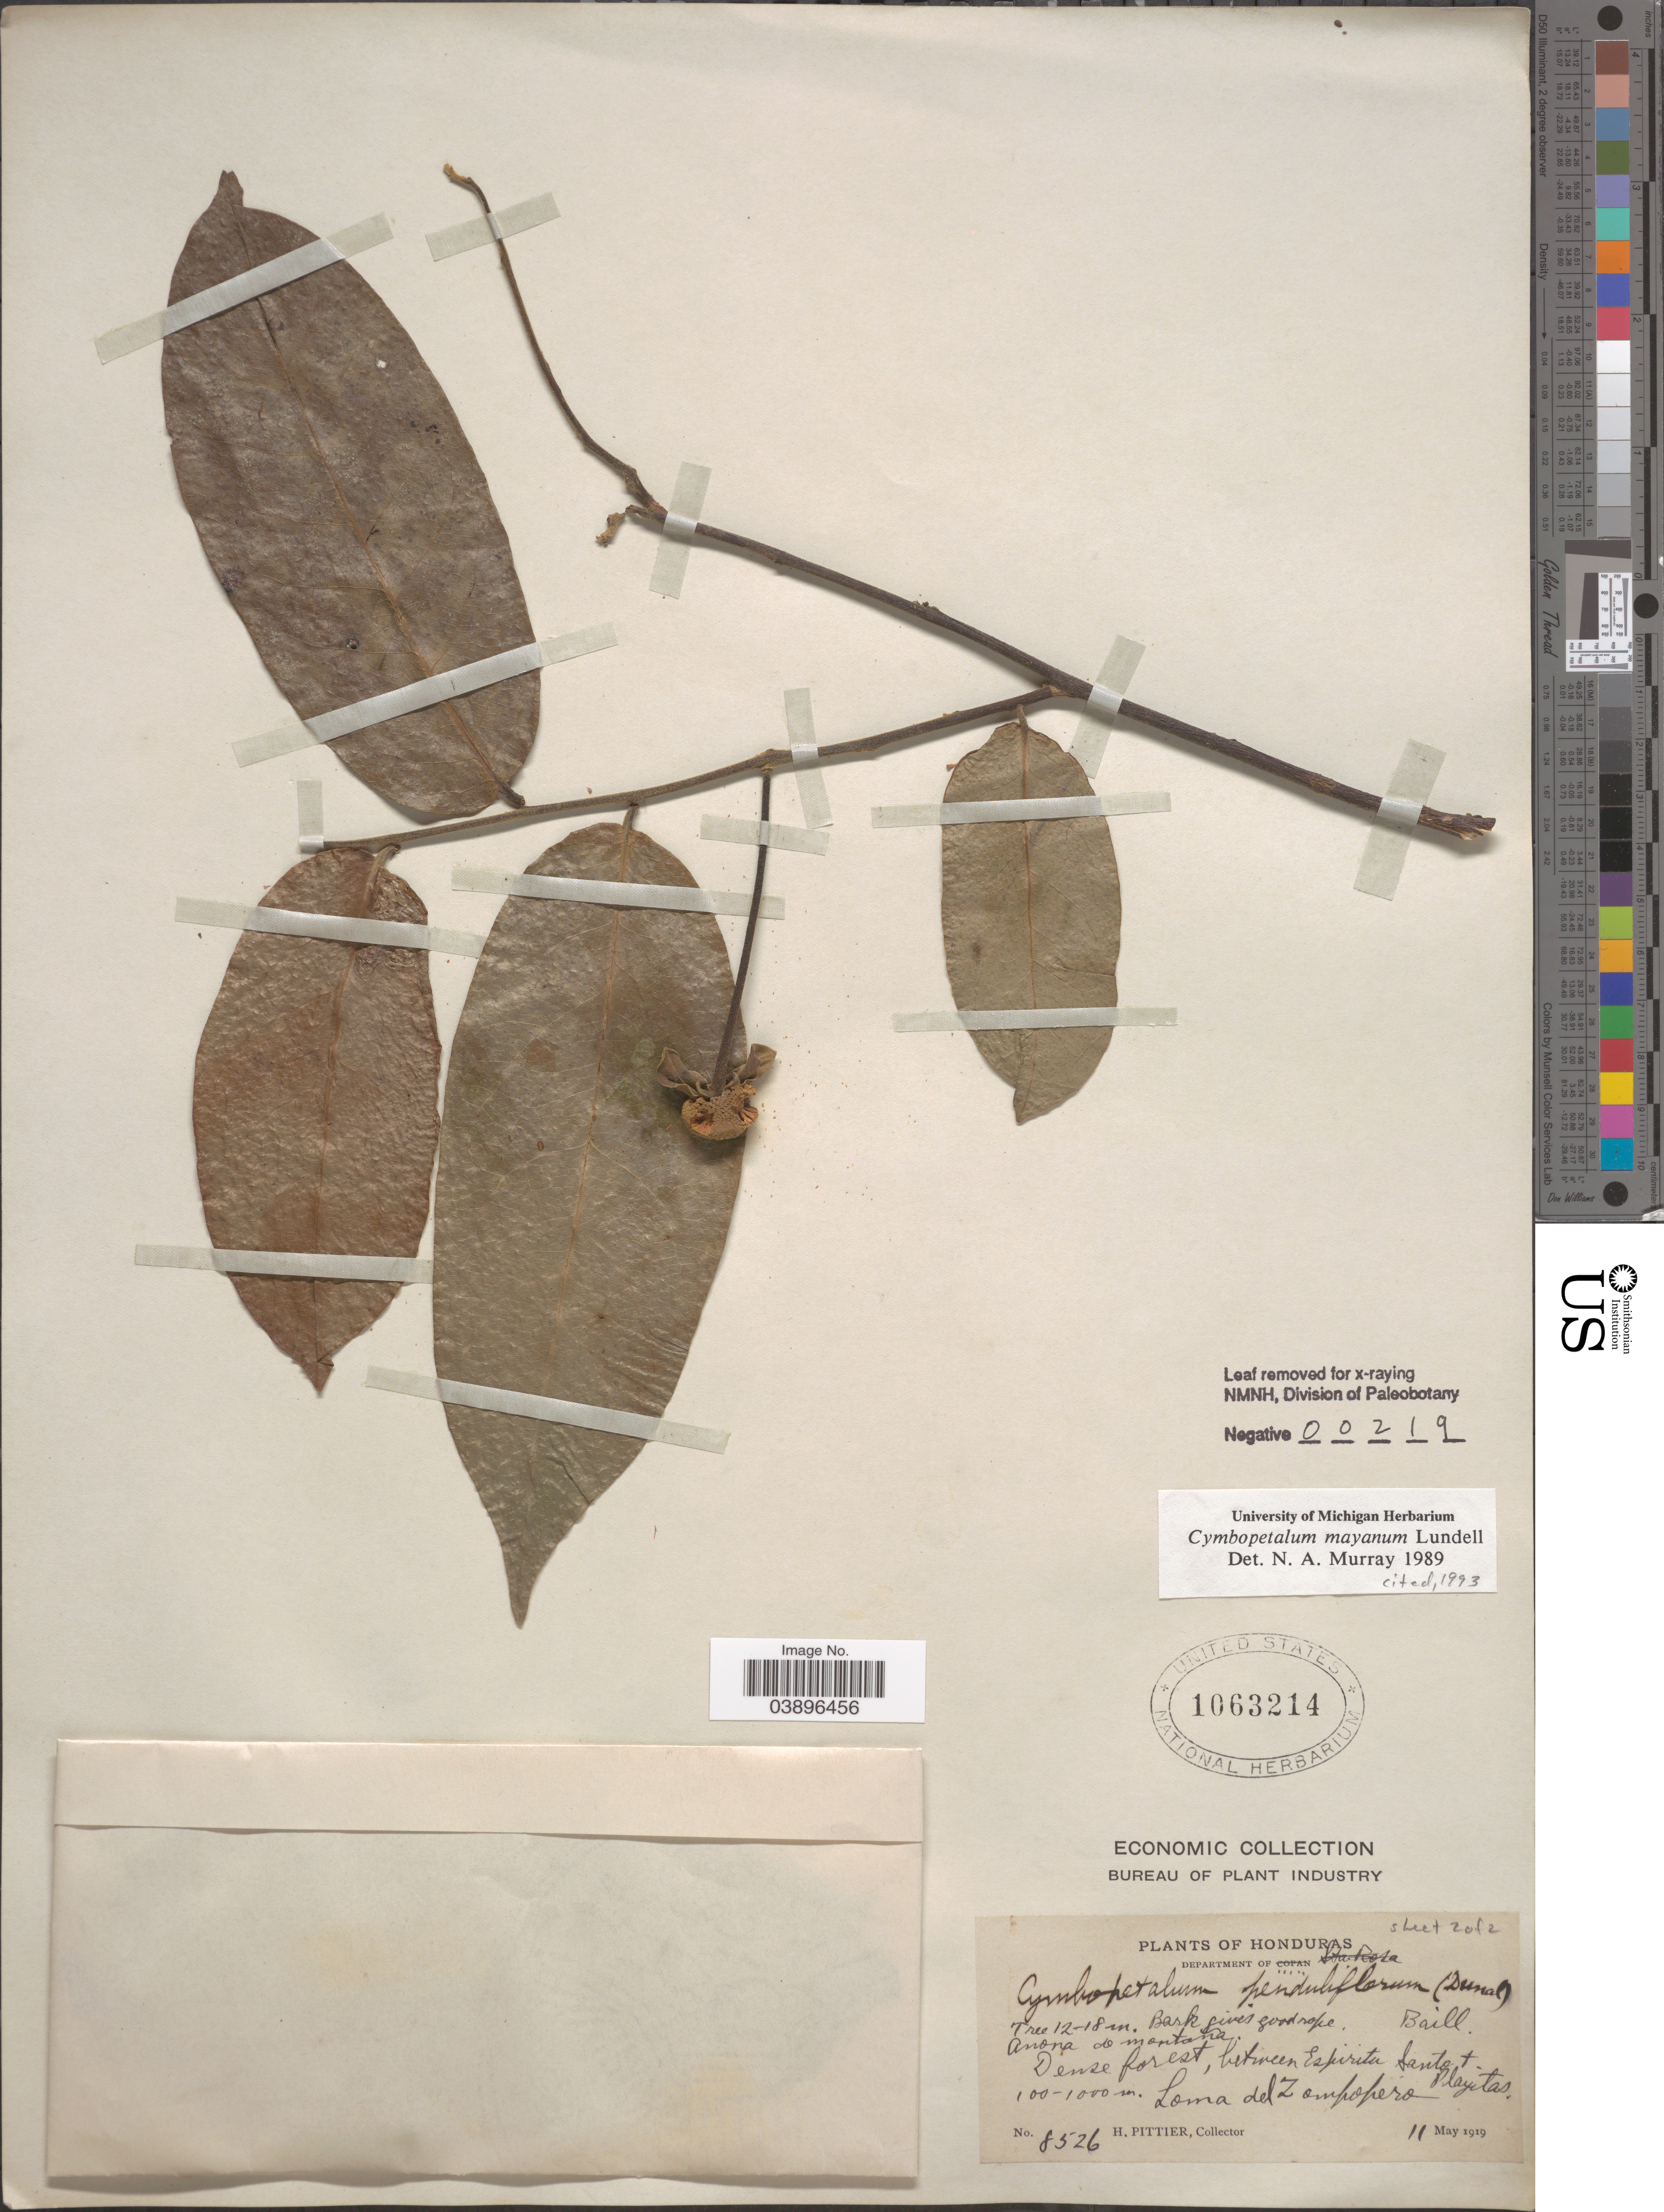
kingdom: Plantae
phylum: Tracheophyta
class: Magnoliopsida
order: Magnoliales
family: Annonaceae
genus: Cymbopetalum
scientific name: Cymbopetalum mayanum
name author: Lundell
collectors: H. F. Pittier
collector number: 8526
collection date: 1919-05-11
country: Honduras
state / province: Copan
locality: Department of Copan. Anona de montaña. Dense forest, between Espiritu Santo + Playitas. Loma del Zompopero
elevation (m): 100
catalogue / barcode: US 1063214